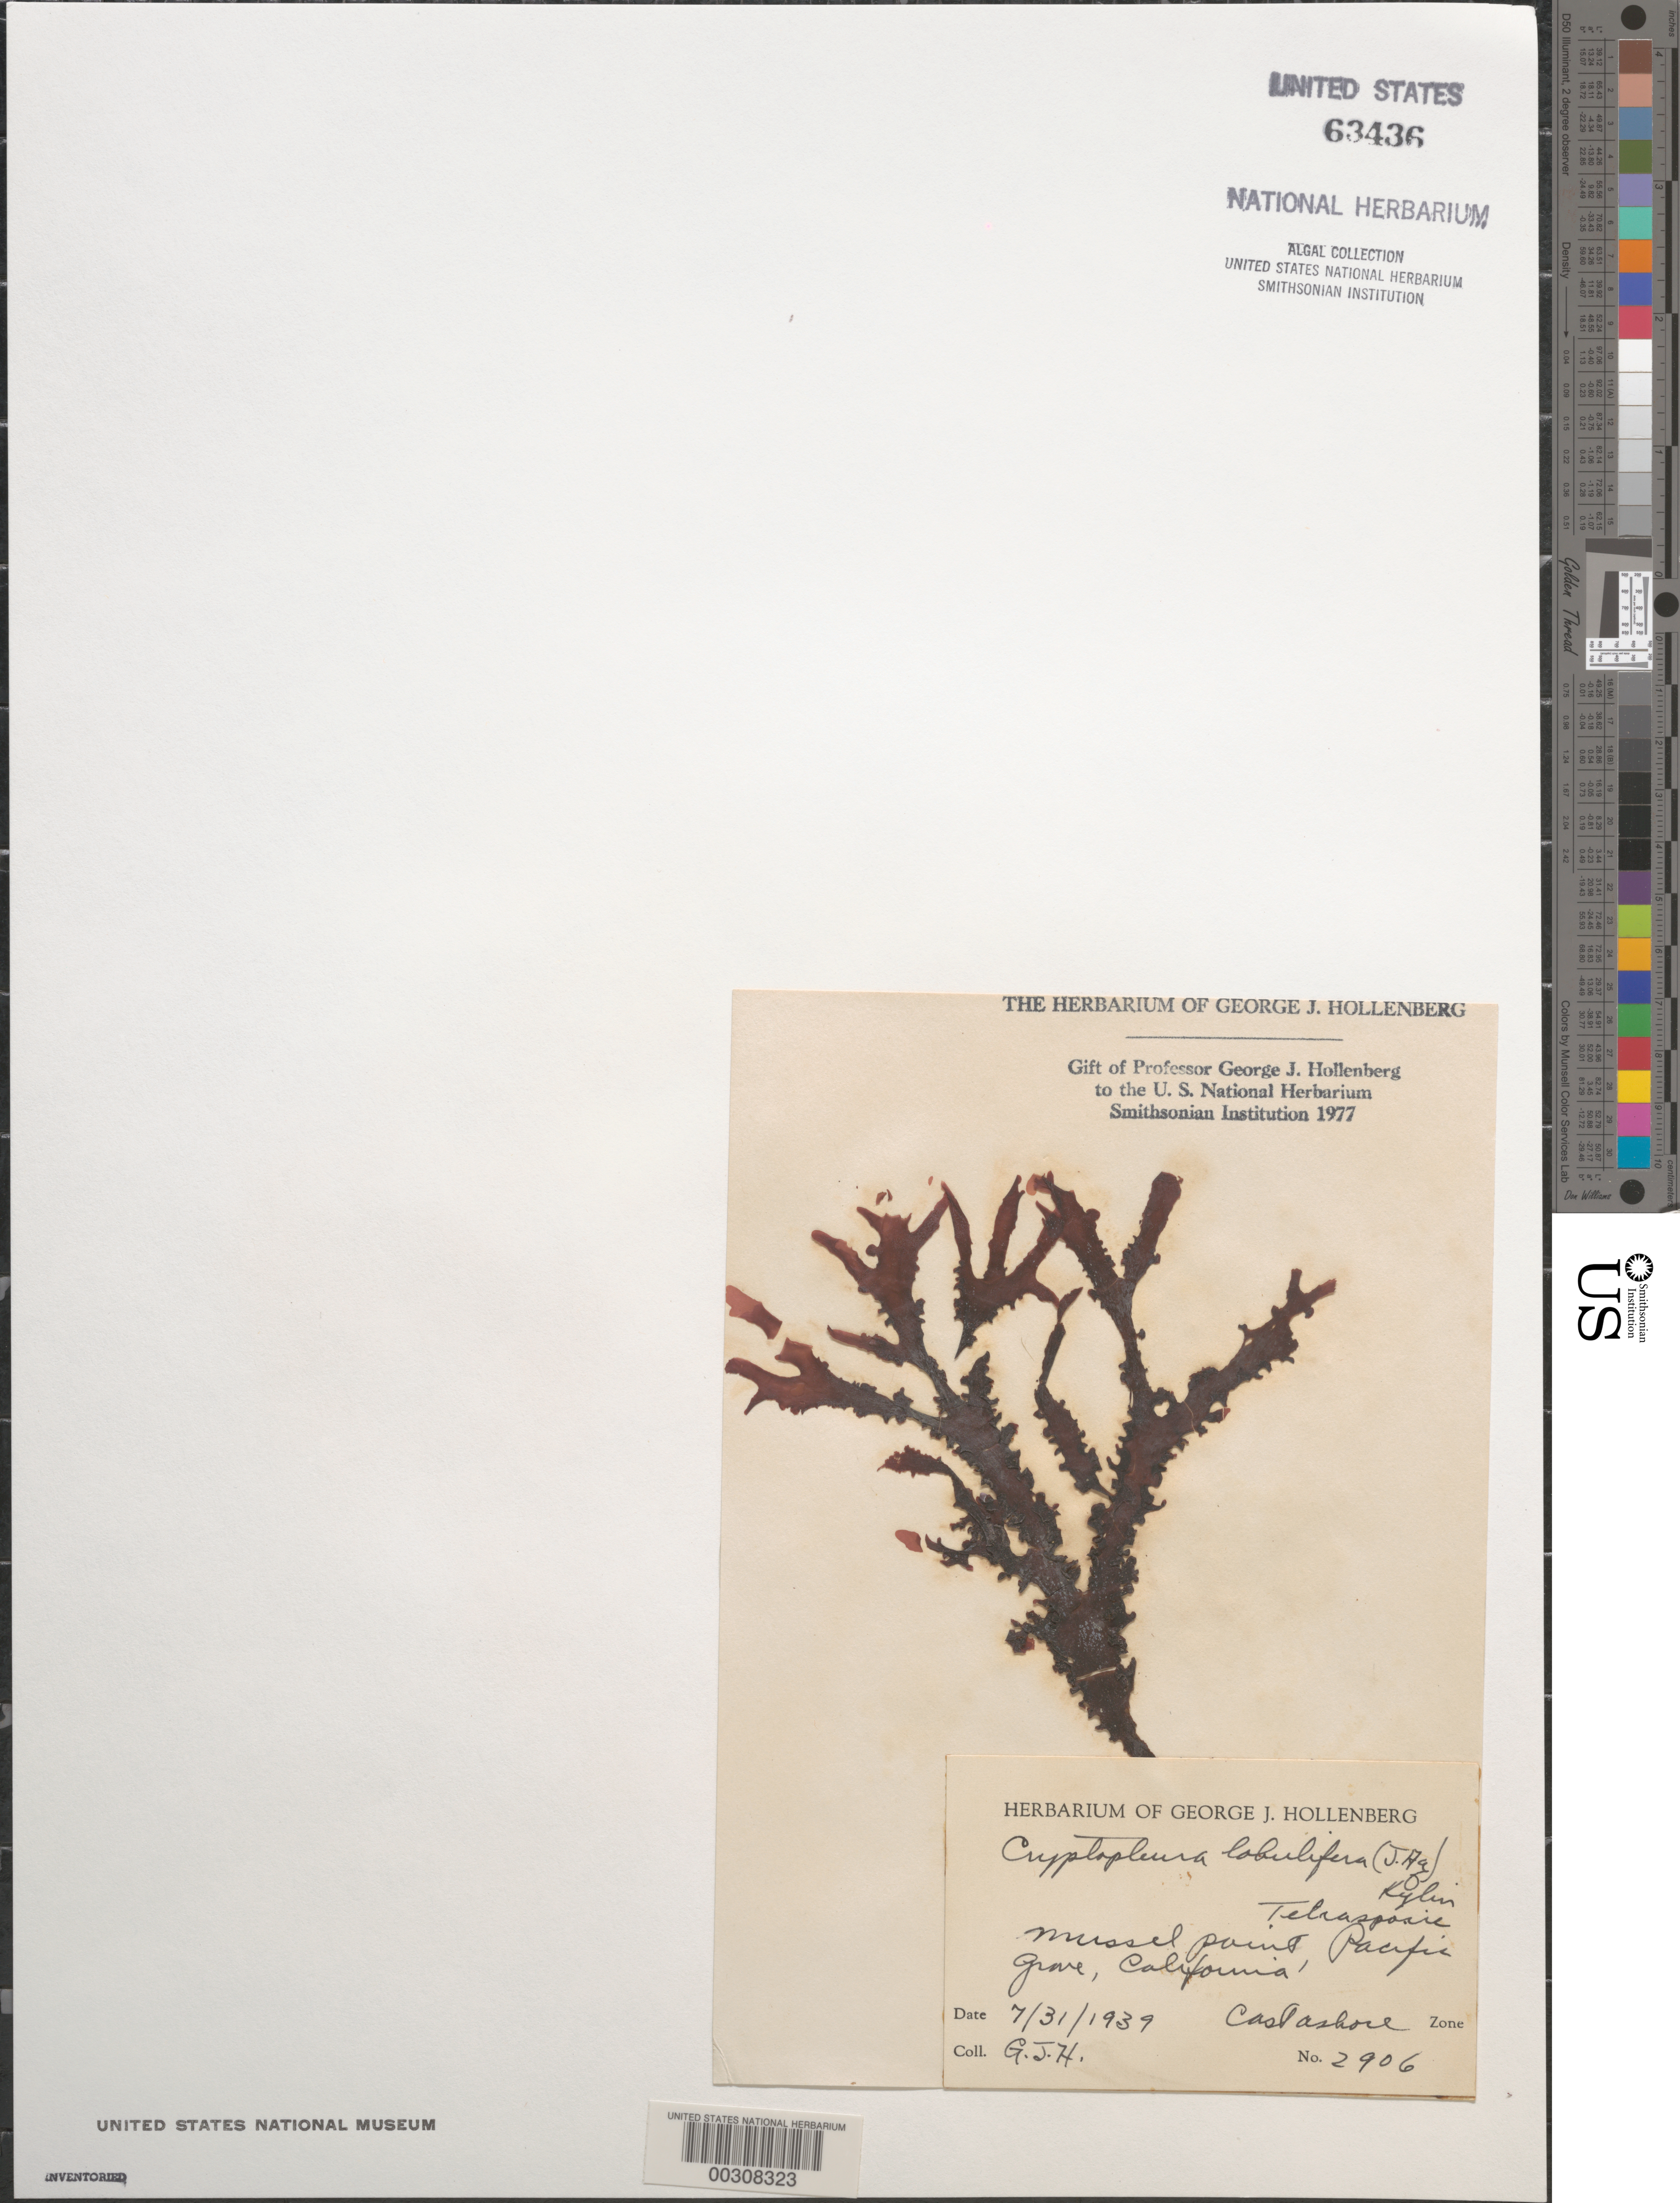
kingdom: Plantae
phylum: Rhodophyta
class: Florideophyceae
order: Ceramiales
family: Delesseriaceae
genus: Cryptopleura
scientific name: Cryptopleura lobulifera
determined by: Hollenberg, George J.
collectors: G. Hollenberg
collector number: GJH 2906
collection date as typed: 31 Jul 1939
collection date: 1939-07-31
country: United States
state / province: California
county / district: Monterey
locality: Mussel Point, Pacific Grove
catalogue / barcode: US 63436